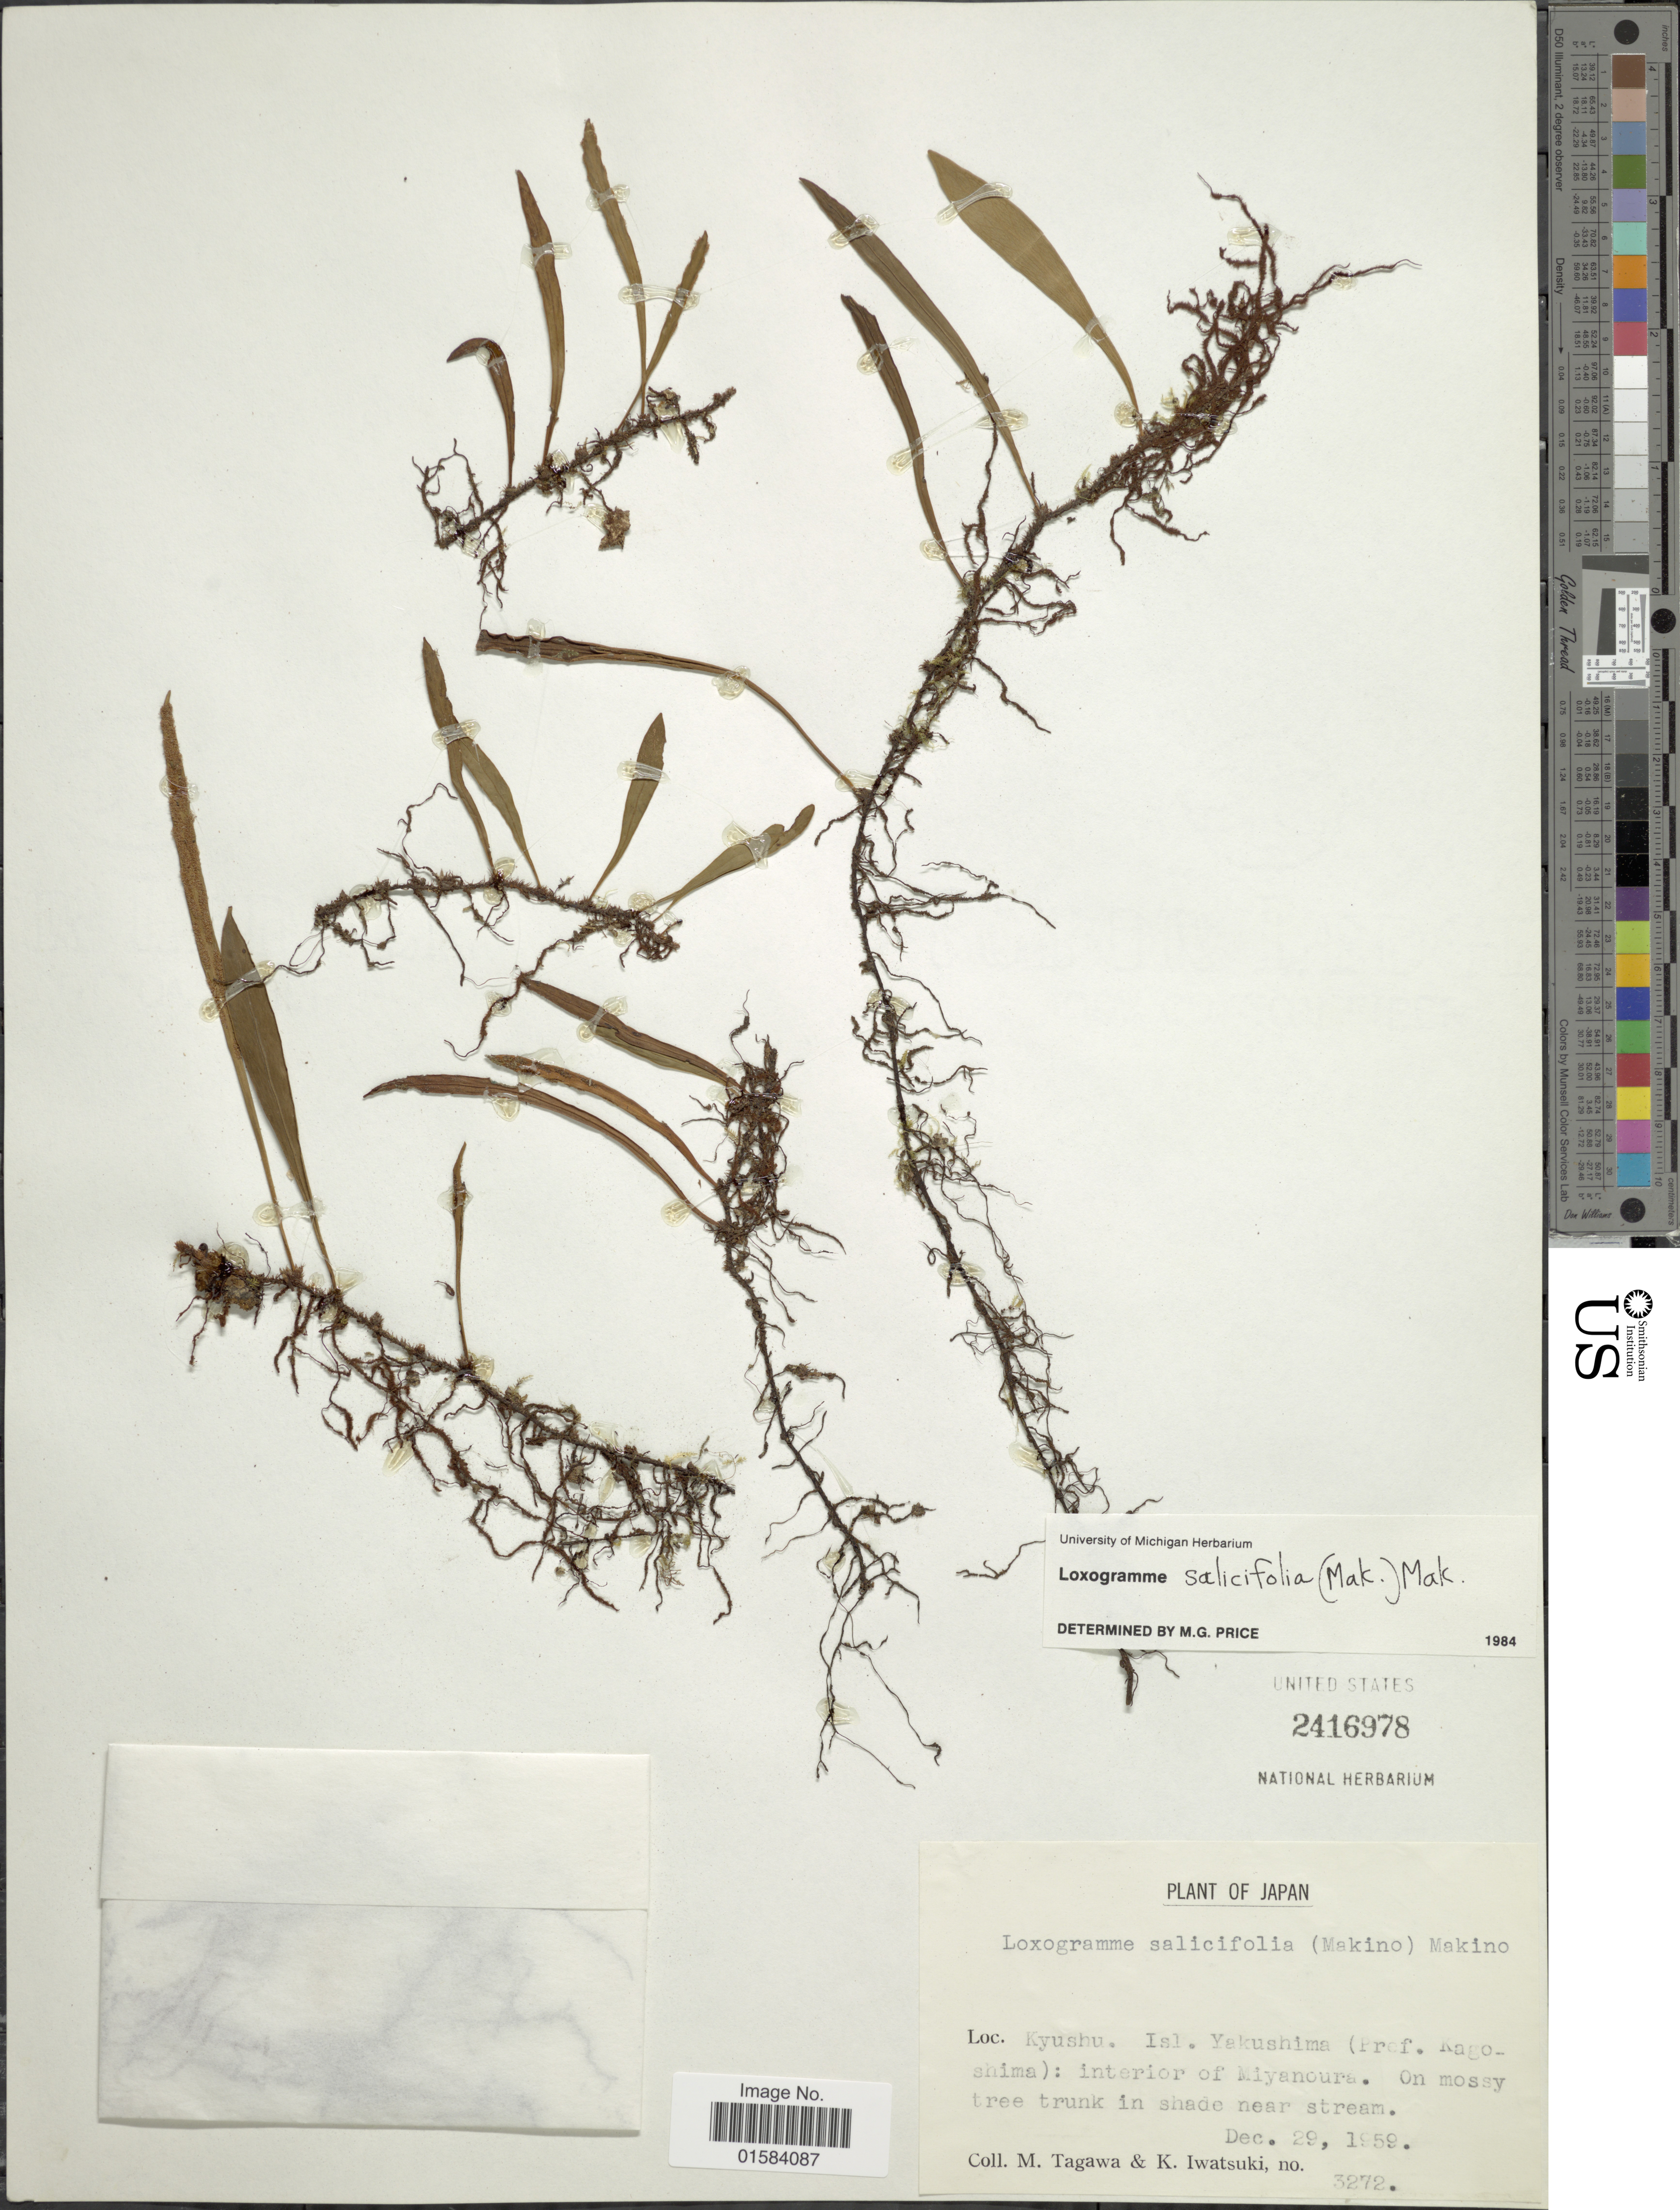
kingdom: Plantae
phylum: Tracheophyta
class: Polypodiopsida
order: Polypodiales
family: Polypodiaceae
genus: Loxogramme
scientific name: Loxogramme salicifolia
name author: (Makino) Makino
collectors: M. Tagawa & K. Iwatsuki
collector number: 3272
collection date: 1959-12-29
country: Japan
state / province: Kagosima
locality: Kyushu Isl Yakushima (Pref Kagoshima): interior of Miyanoura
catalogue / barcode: US 2416978